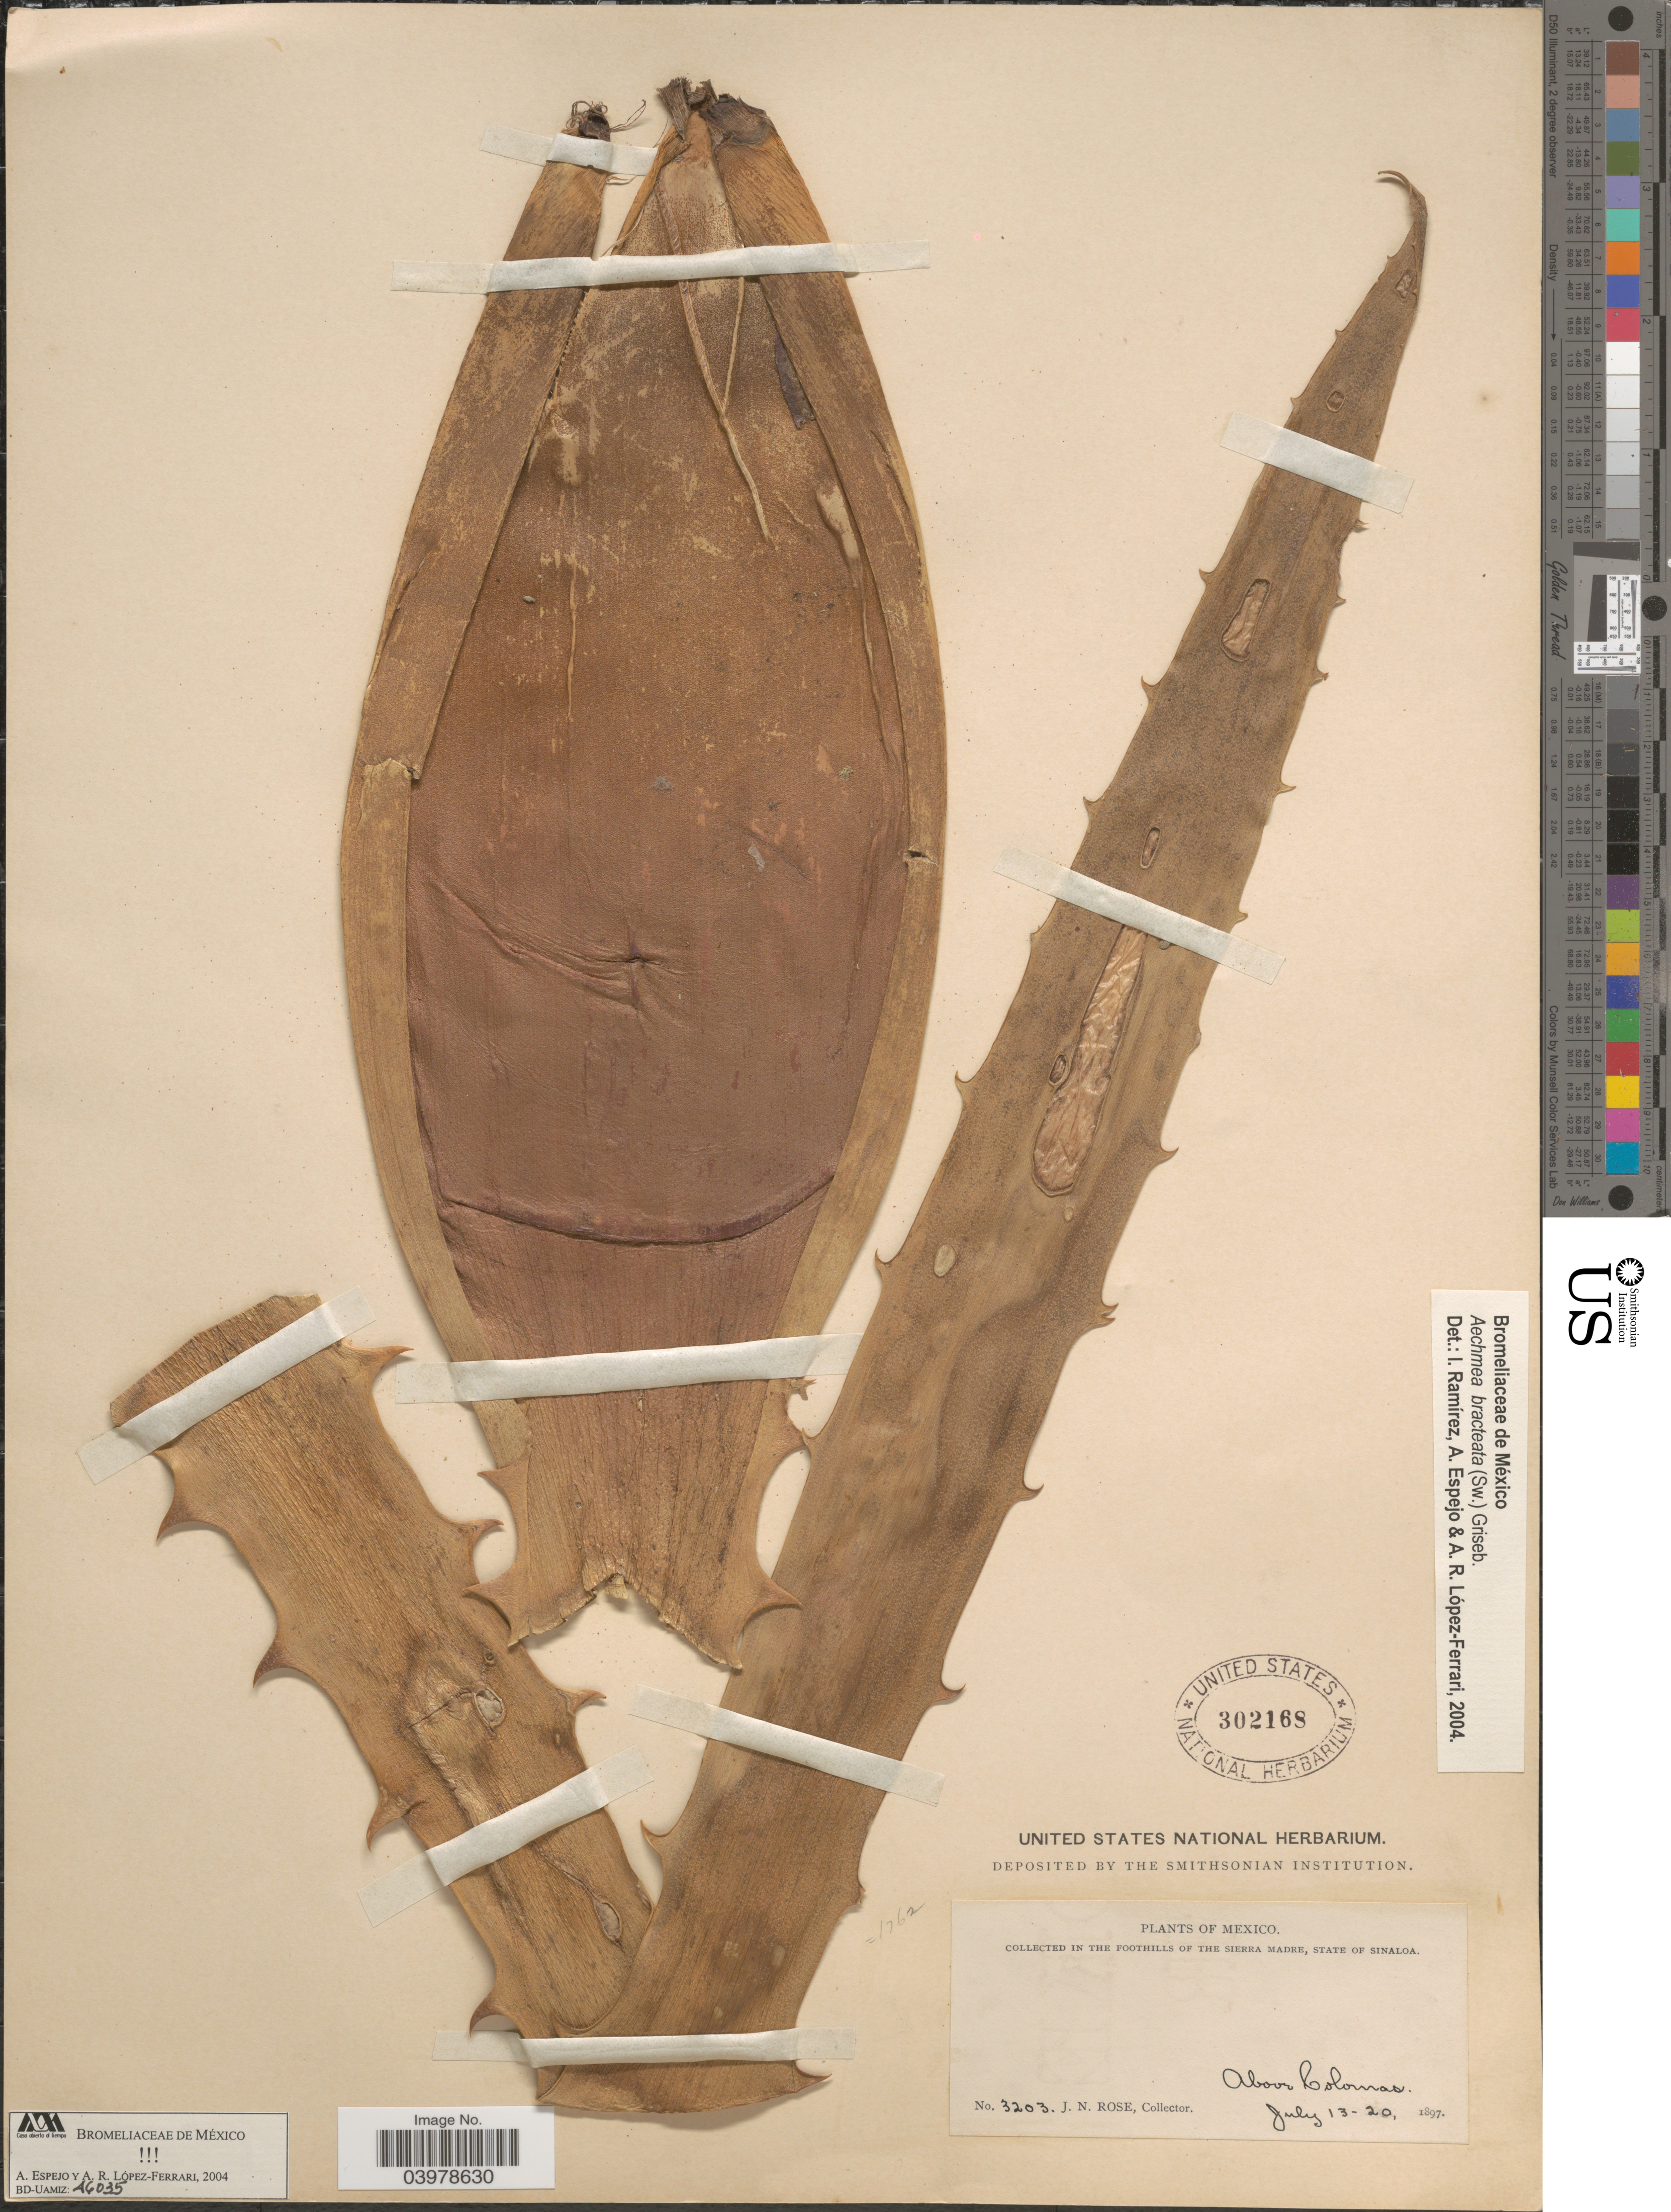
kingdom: Plantae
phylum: Tracheophyta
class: Liliopsida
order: Poales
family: Bromeliaceae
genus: Aechmea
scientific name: Aechmea bracteata var. bracteata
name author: (Sw.) Griseb.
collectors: J. N. Rose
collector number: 3203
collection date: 1897-07-13/1897-07-20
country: Mexico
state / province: Sinaloa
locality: In the Foothills of the Sierra Madre. Above Colomas.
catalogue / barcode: US 302168